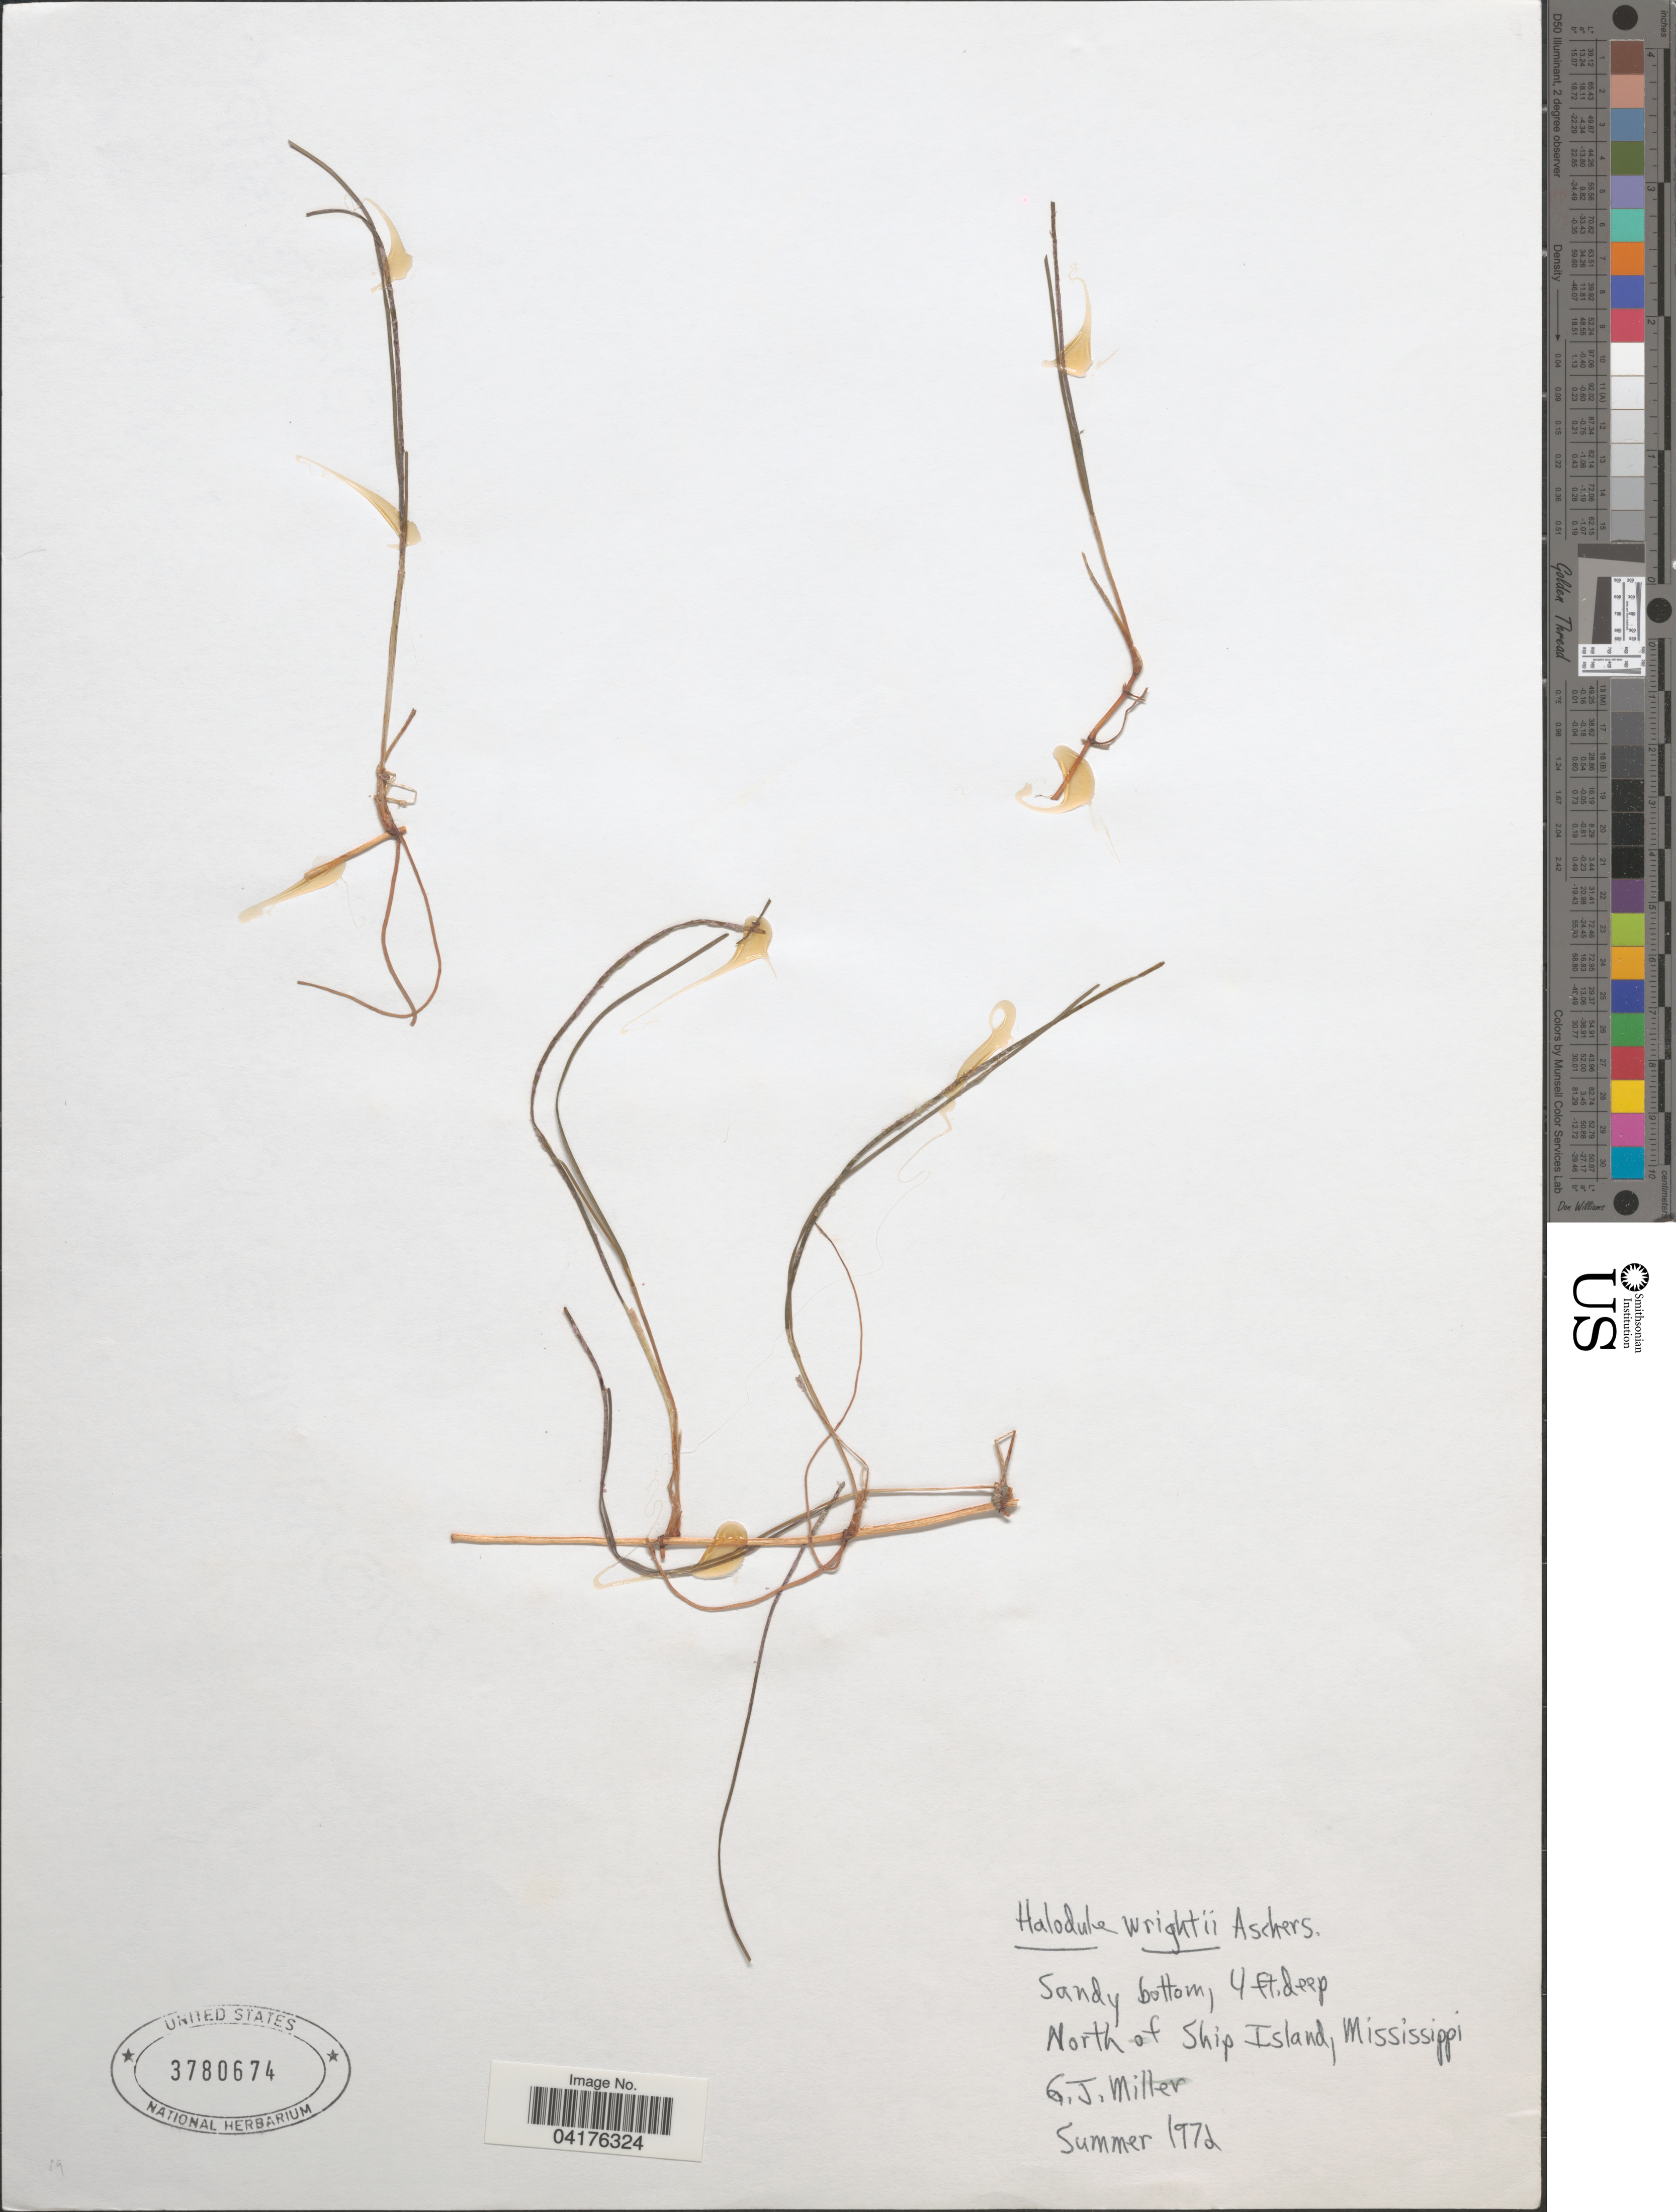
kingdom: Plantae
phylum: Tracheophyta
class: Liliopsida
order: Alismatales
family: Cymodoceaceae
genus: Halodule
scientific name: Halodule wrightii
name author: Asch.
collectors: G. Miller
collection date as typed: Summer 1972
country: United States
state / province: Mississippi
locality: North of Ship Island.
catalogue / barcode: US 3780674